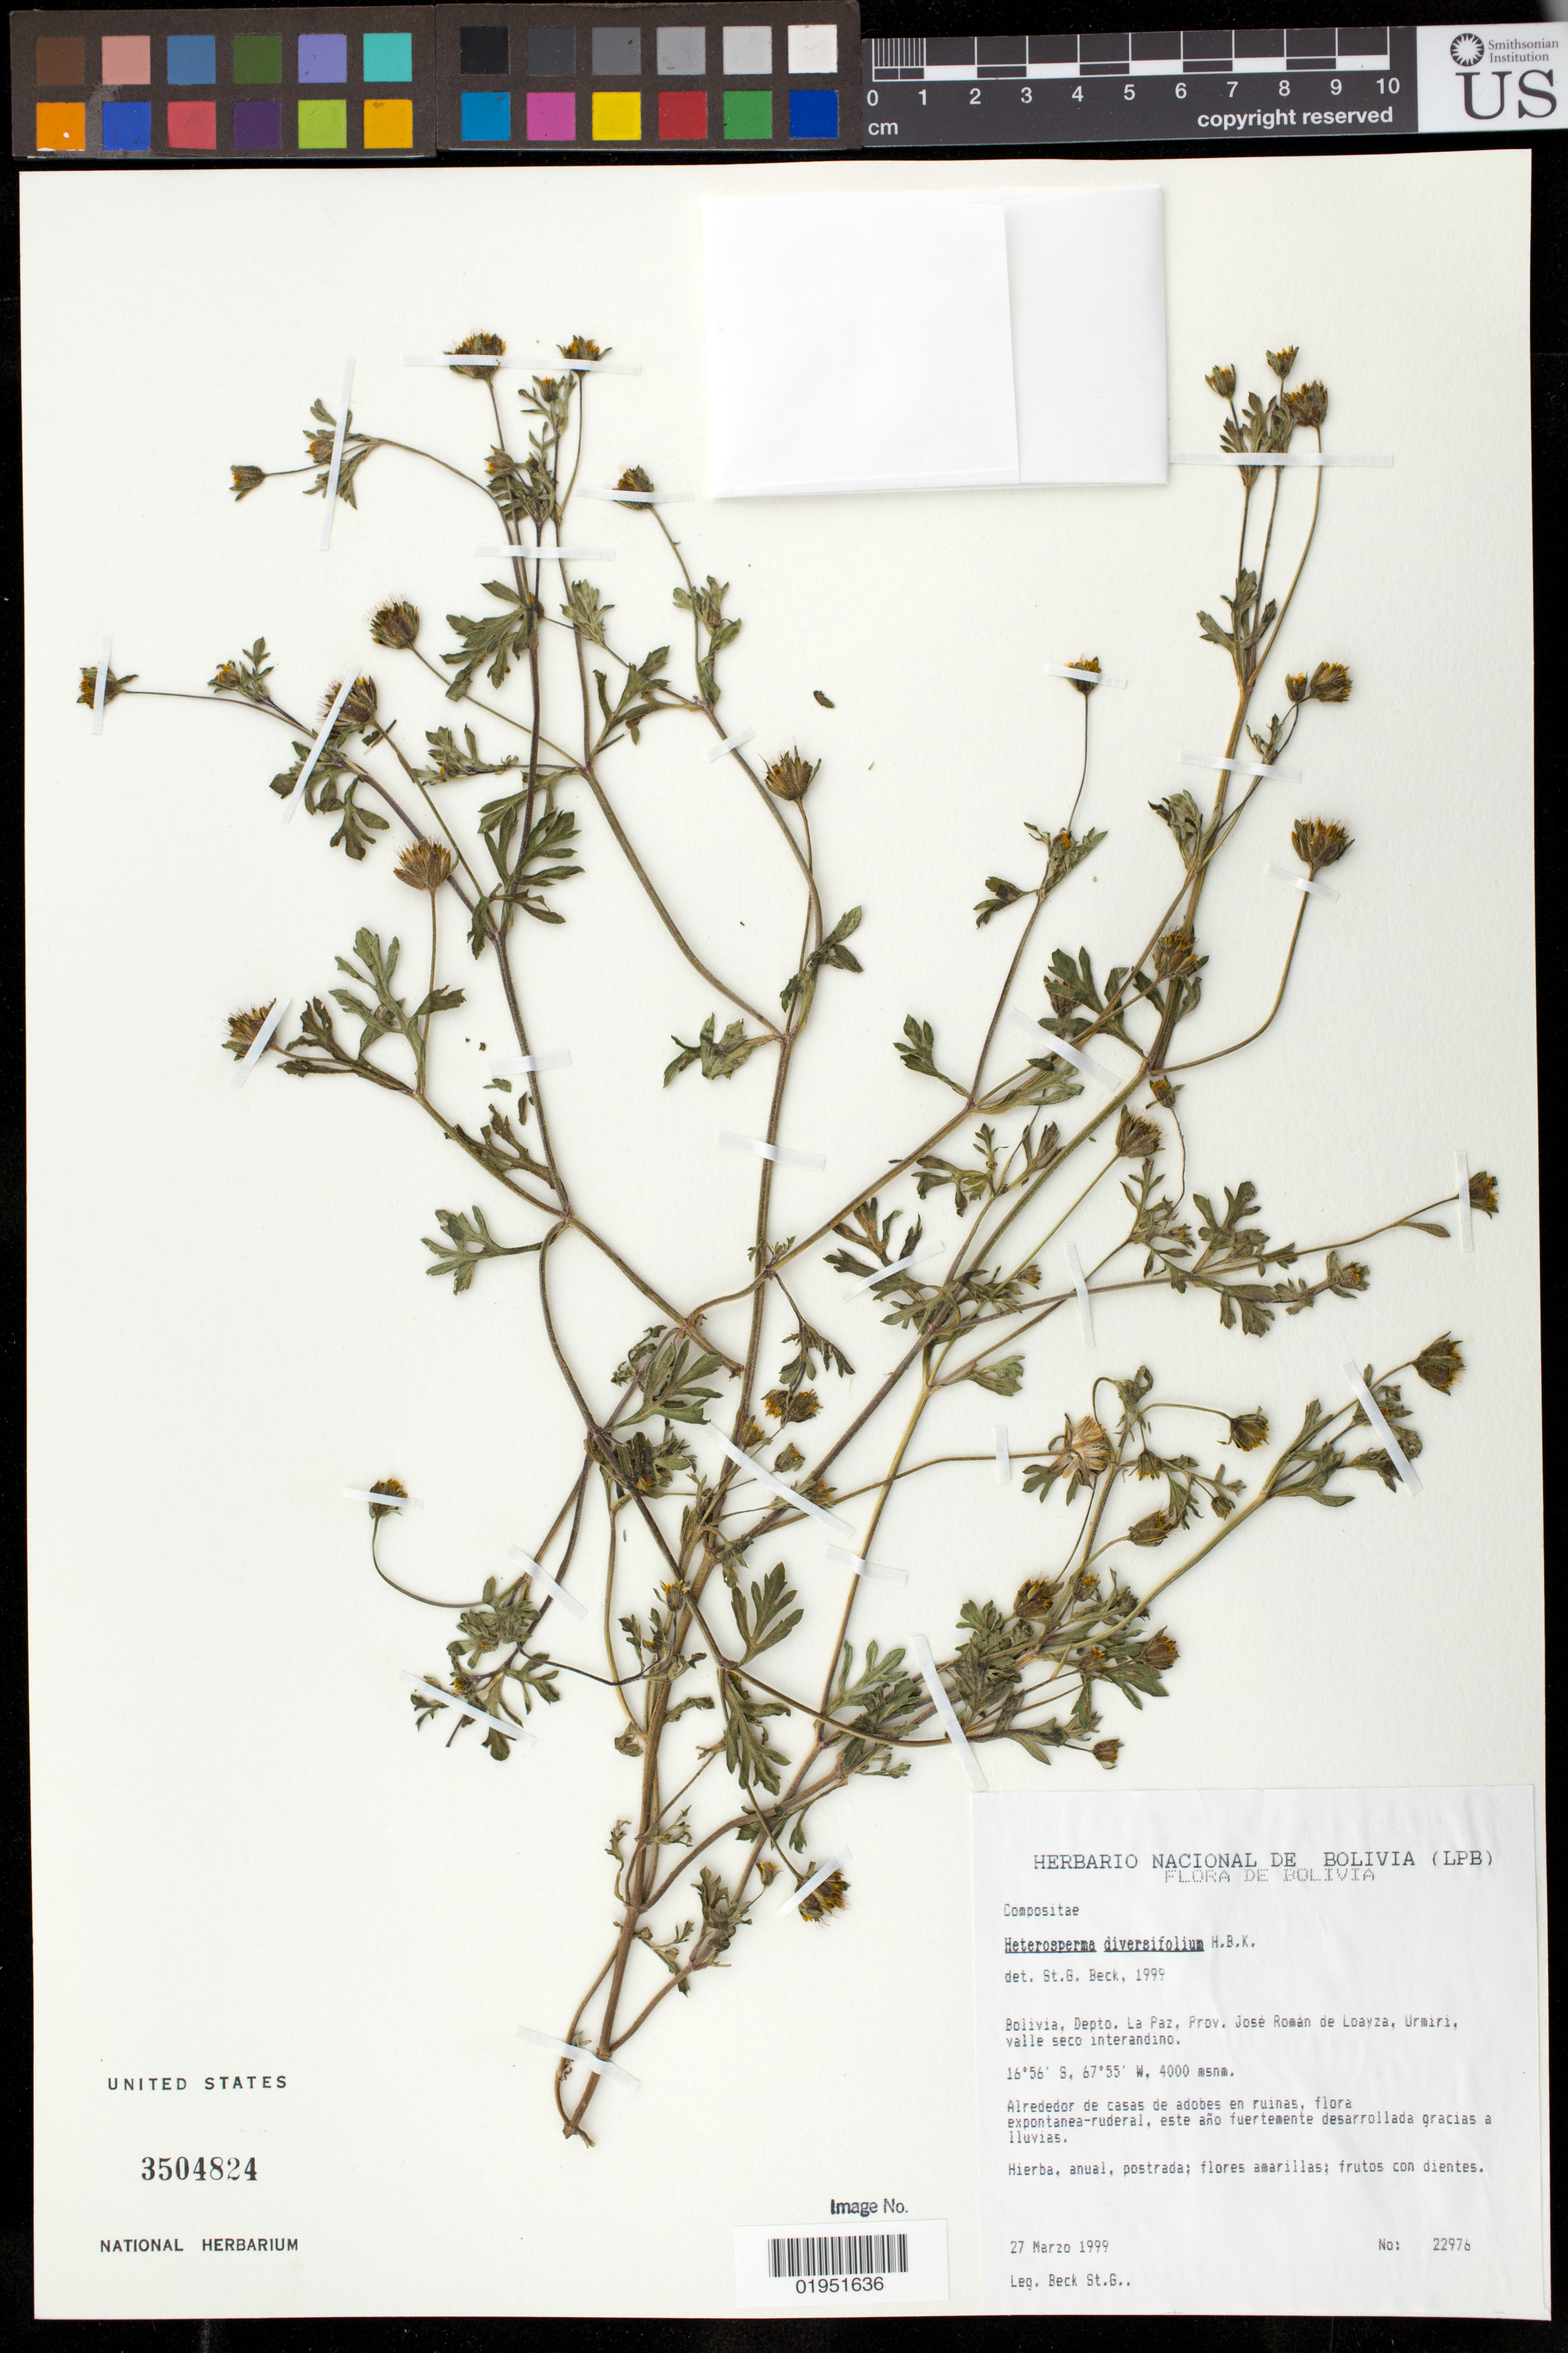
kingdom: Plantae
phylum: Tracheophyta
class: Magnoliopsida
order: Asterales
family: Asteraceae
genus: Heterosperma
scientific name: Heterosperma diversifolium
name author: Kunth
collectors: S. G. Beck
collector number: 22976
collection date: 1999-03-27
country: Bolivia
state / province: La Paz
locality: Prov. José Roman de Loayza, Urmiri, valle seco interandino.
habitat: Alrededor de casas de adobes en ruinas, flora expontanea-ruderal, este ano fuertemente desarrollada gracias a lluvias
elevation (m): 4000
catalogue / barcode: US 3504824